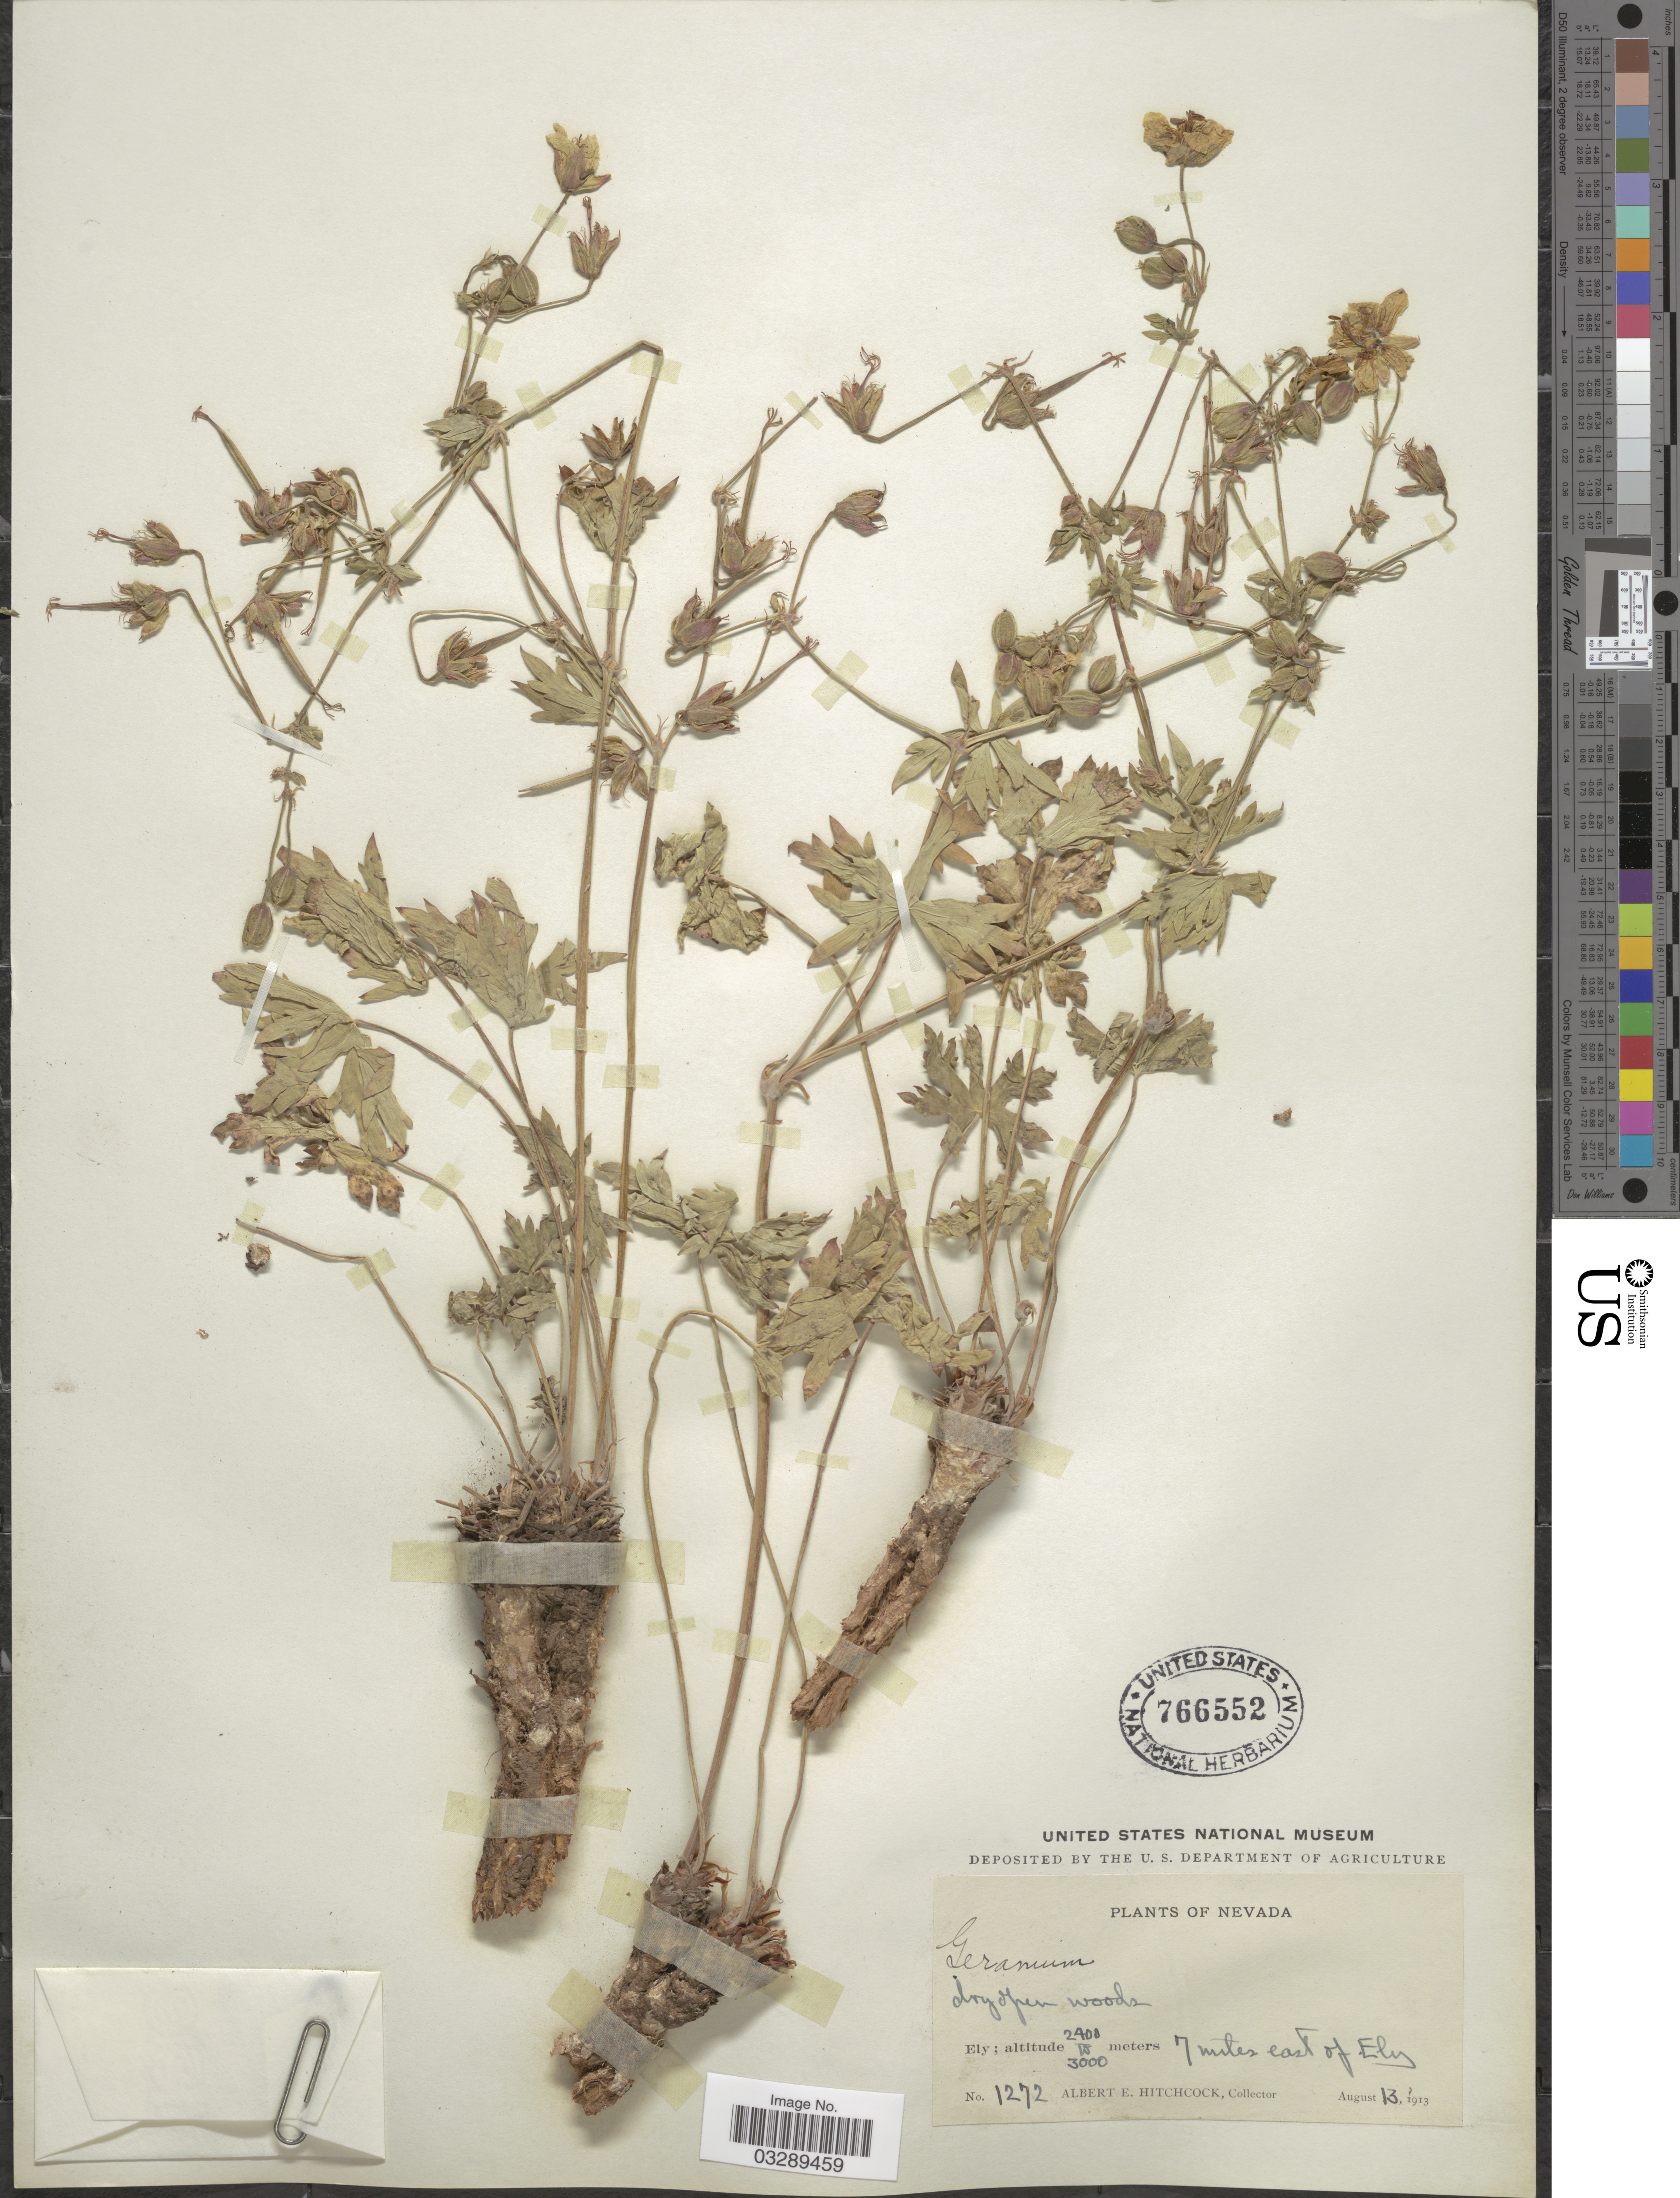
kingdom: Plantae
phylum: Tracheophyta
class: Magnoliopsida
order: Geraniales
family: Geraniaceae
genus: Geranium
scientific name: Geranium sp.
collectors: A. Hitchcock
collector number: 1272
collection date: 1913-08-13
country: United States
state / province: Nevada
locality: Ely; 7 miles east of Ely.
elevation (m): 2400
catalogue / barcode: US 766552